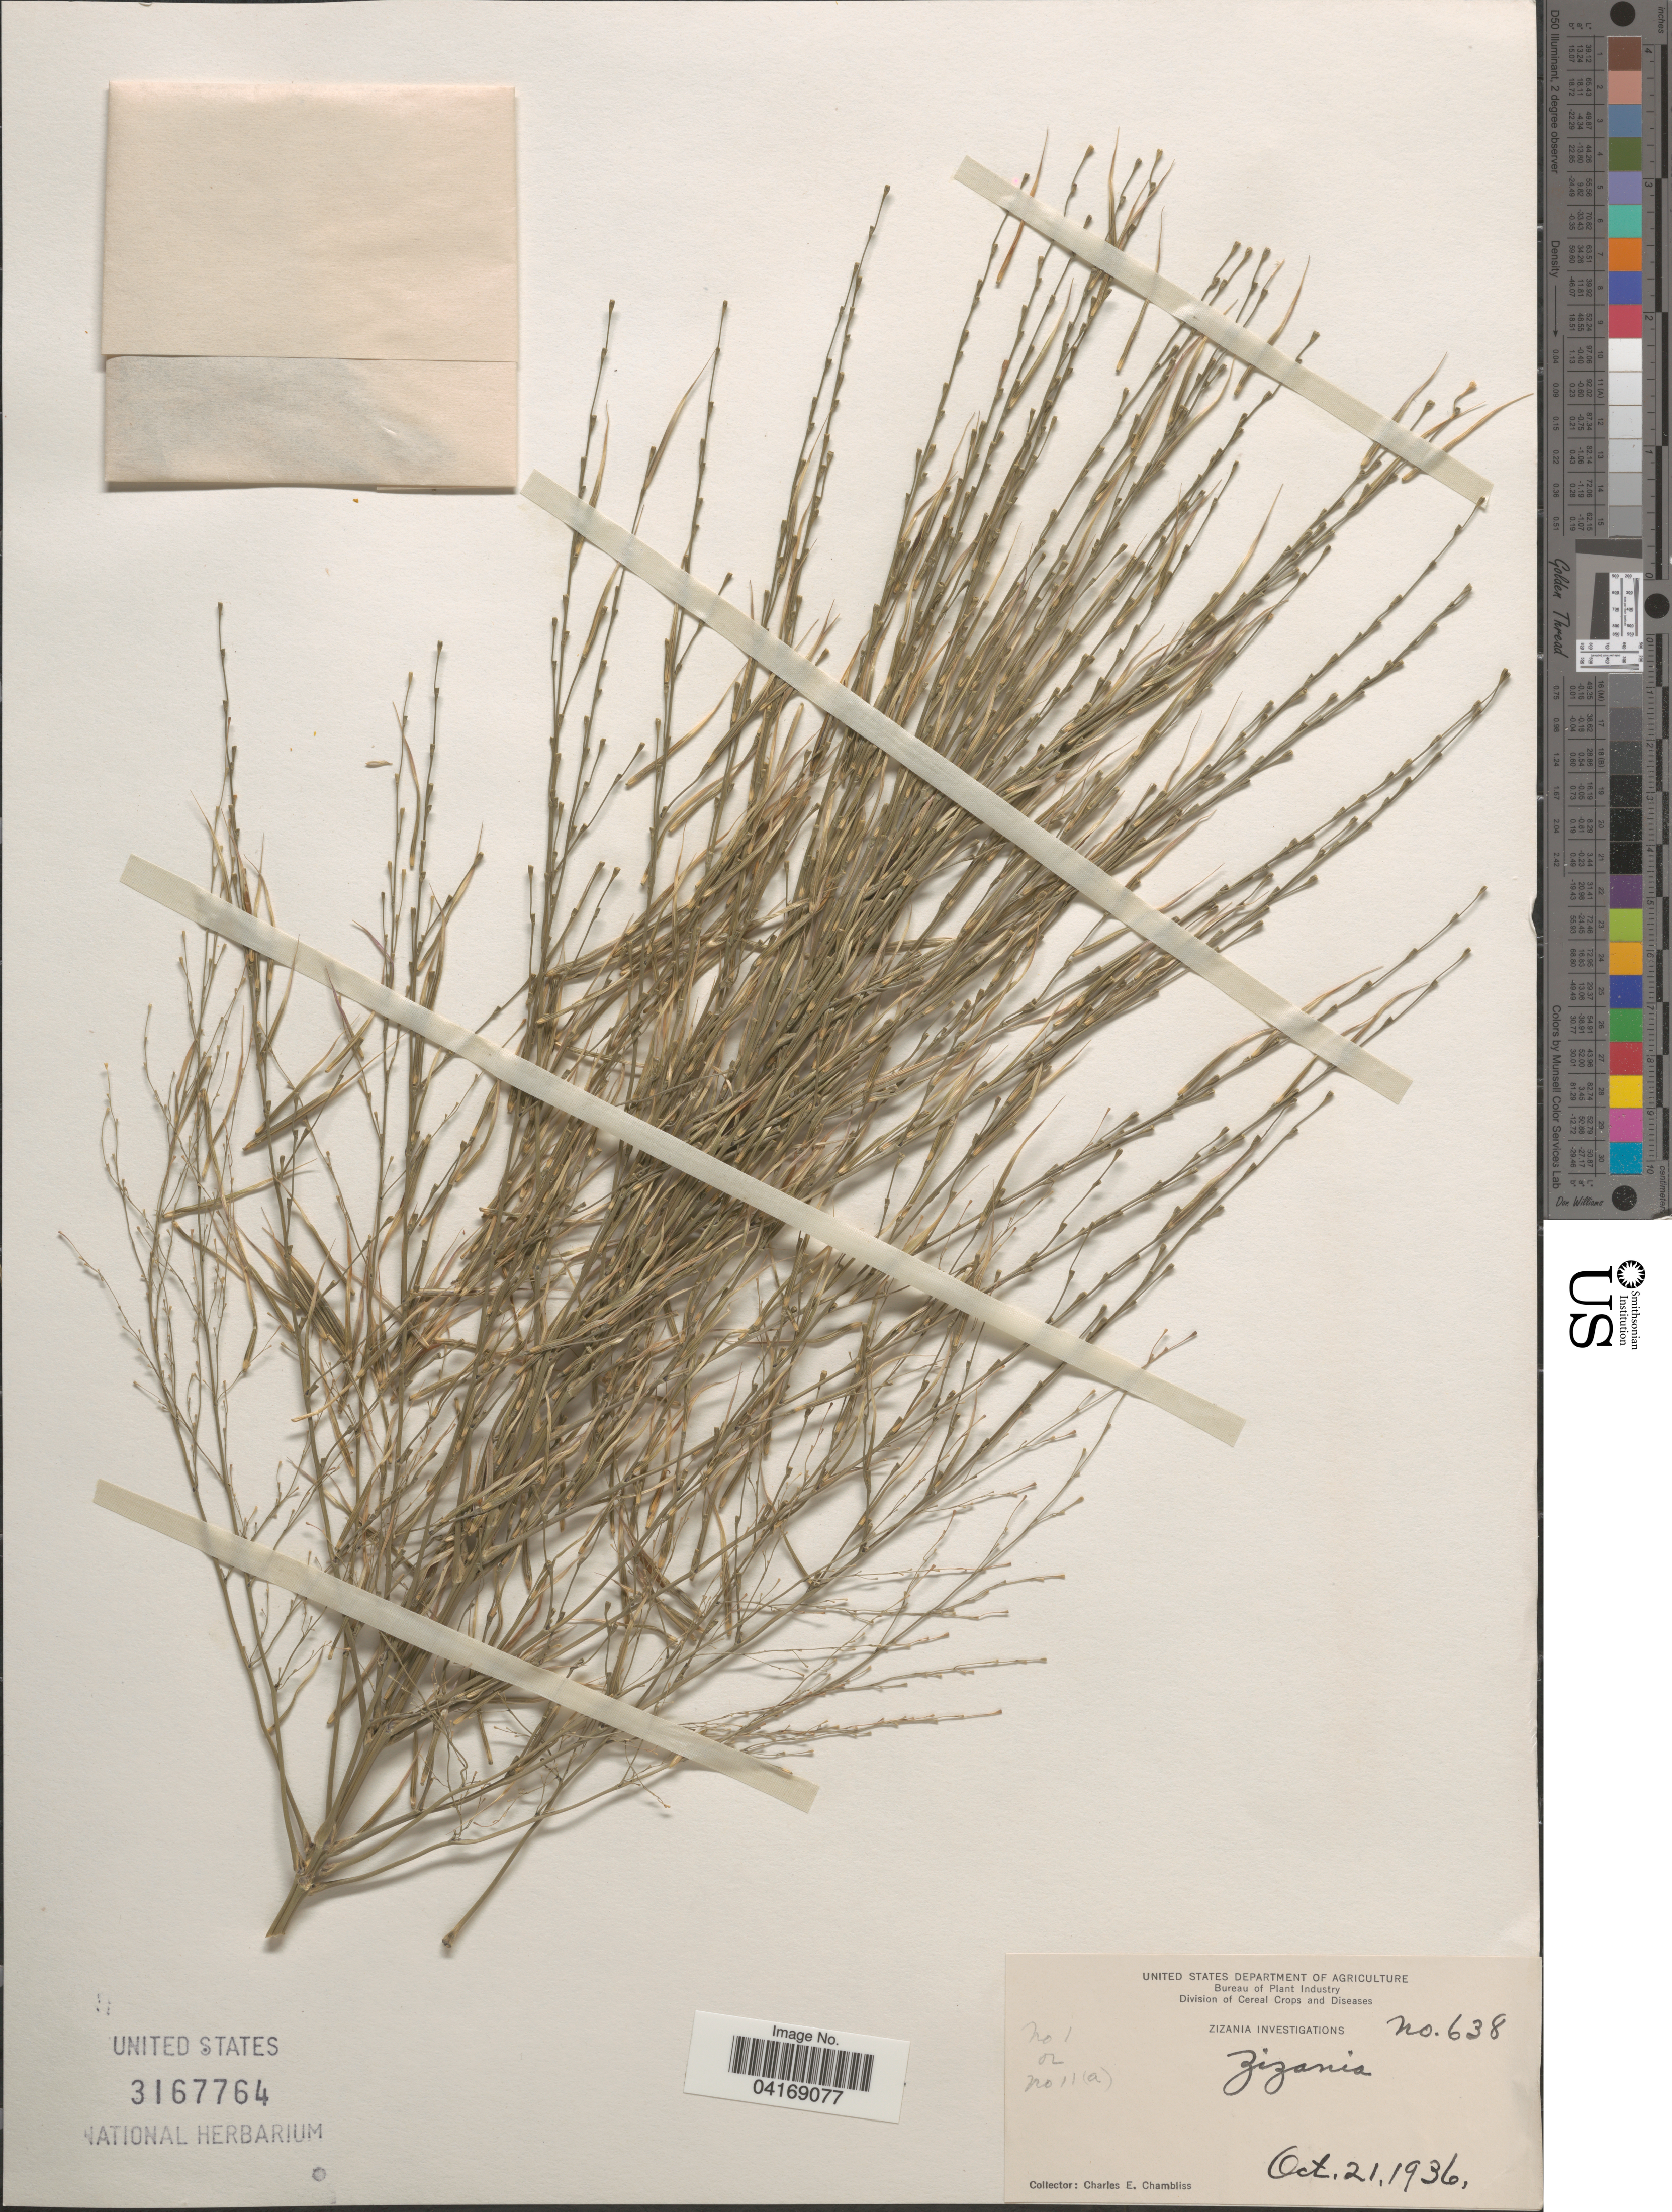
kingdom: Plantae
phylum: Tracheophyta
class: Liliopsida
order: Poales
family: Poaceae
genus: Zizania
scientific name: Zizania sp.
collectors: C. Chambliss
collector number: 638/1 or 11(a)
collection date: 1936-10-21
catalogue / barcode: US 3167764